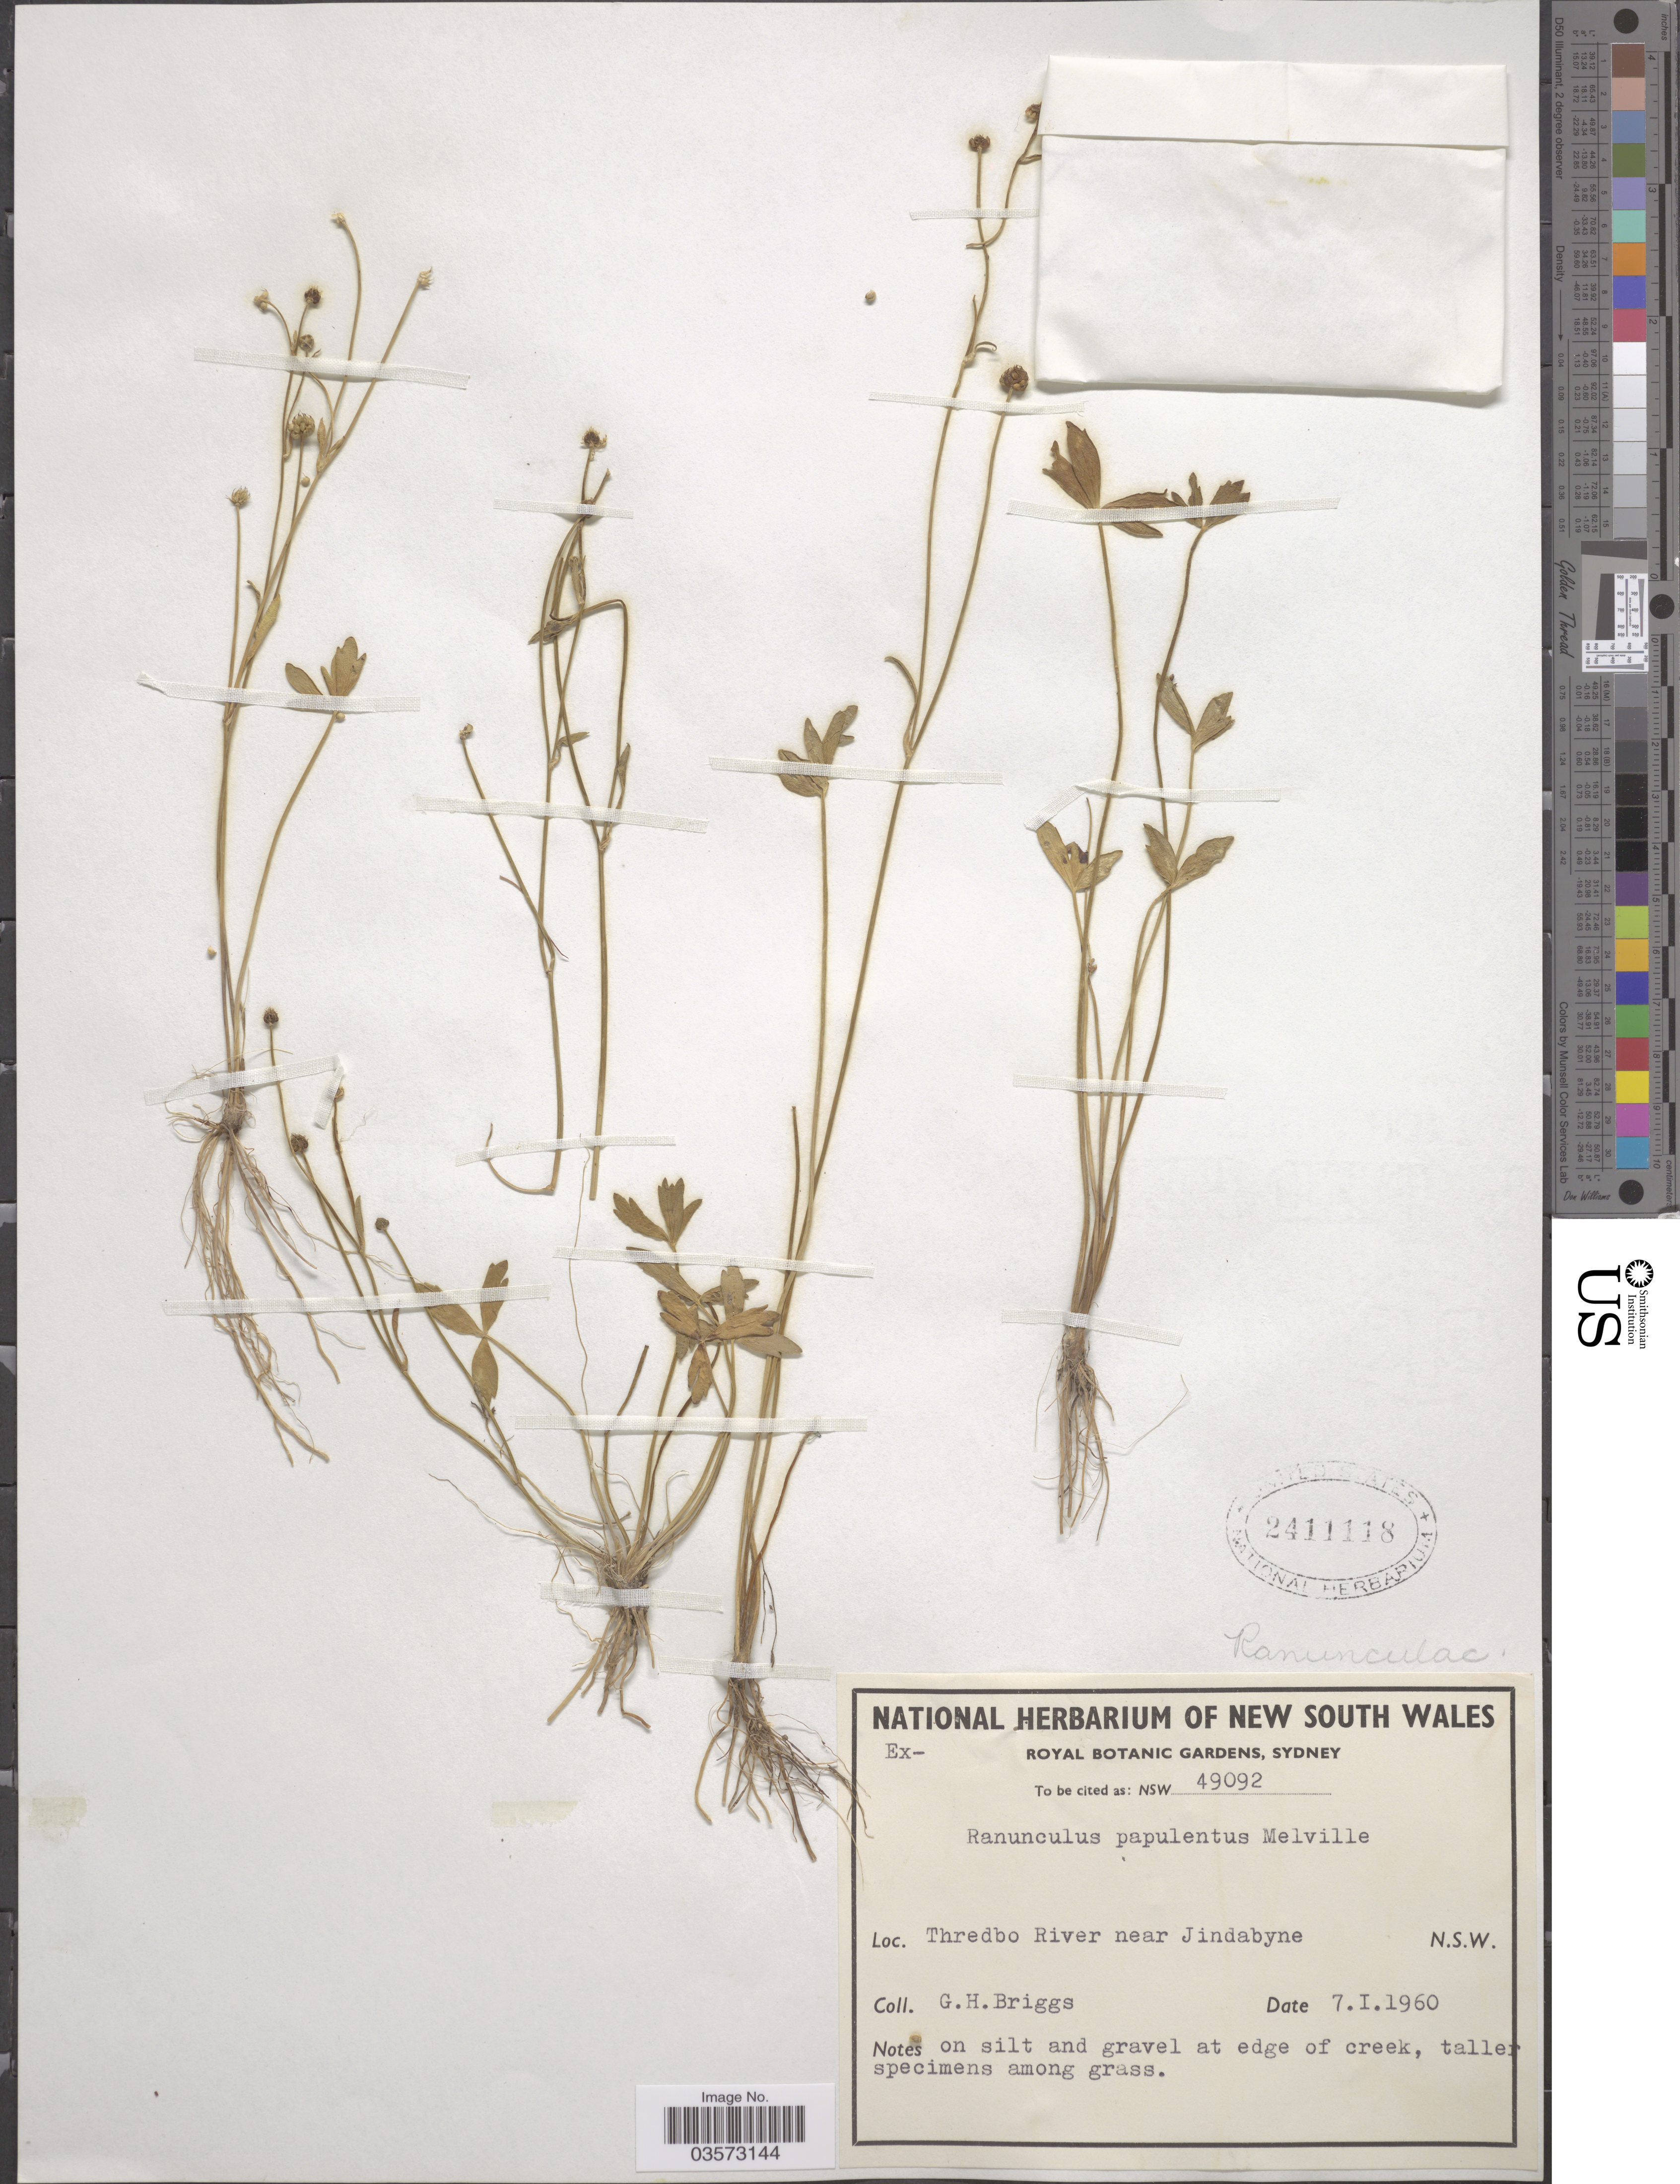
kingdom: Plantae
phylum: Tracheophyta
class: Magnoliopsida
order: Ranunculales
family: Ranunculaceae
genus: Ranunculus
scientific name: Ranunculus papulentus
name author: Melville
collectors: G. Briggs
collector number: NSW49092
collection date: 1960-01-07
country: Australia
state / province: New South Wales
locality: Thredbo River near Jindabyne.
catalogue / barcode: US 2411118